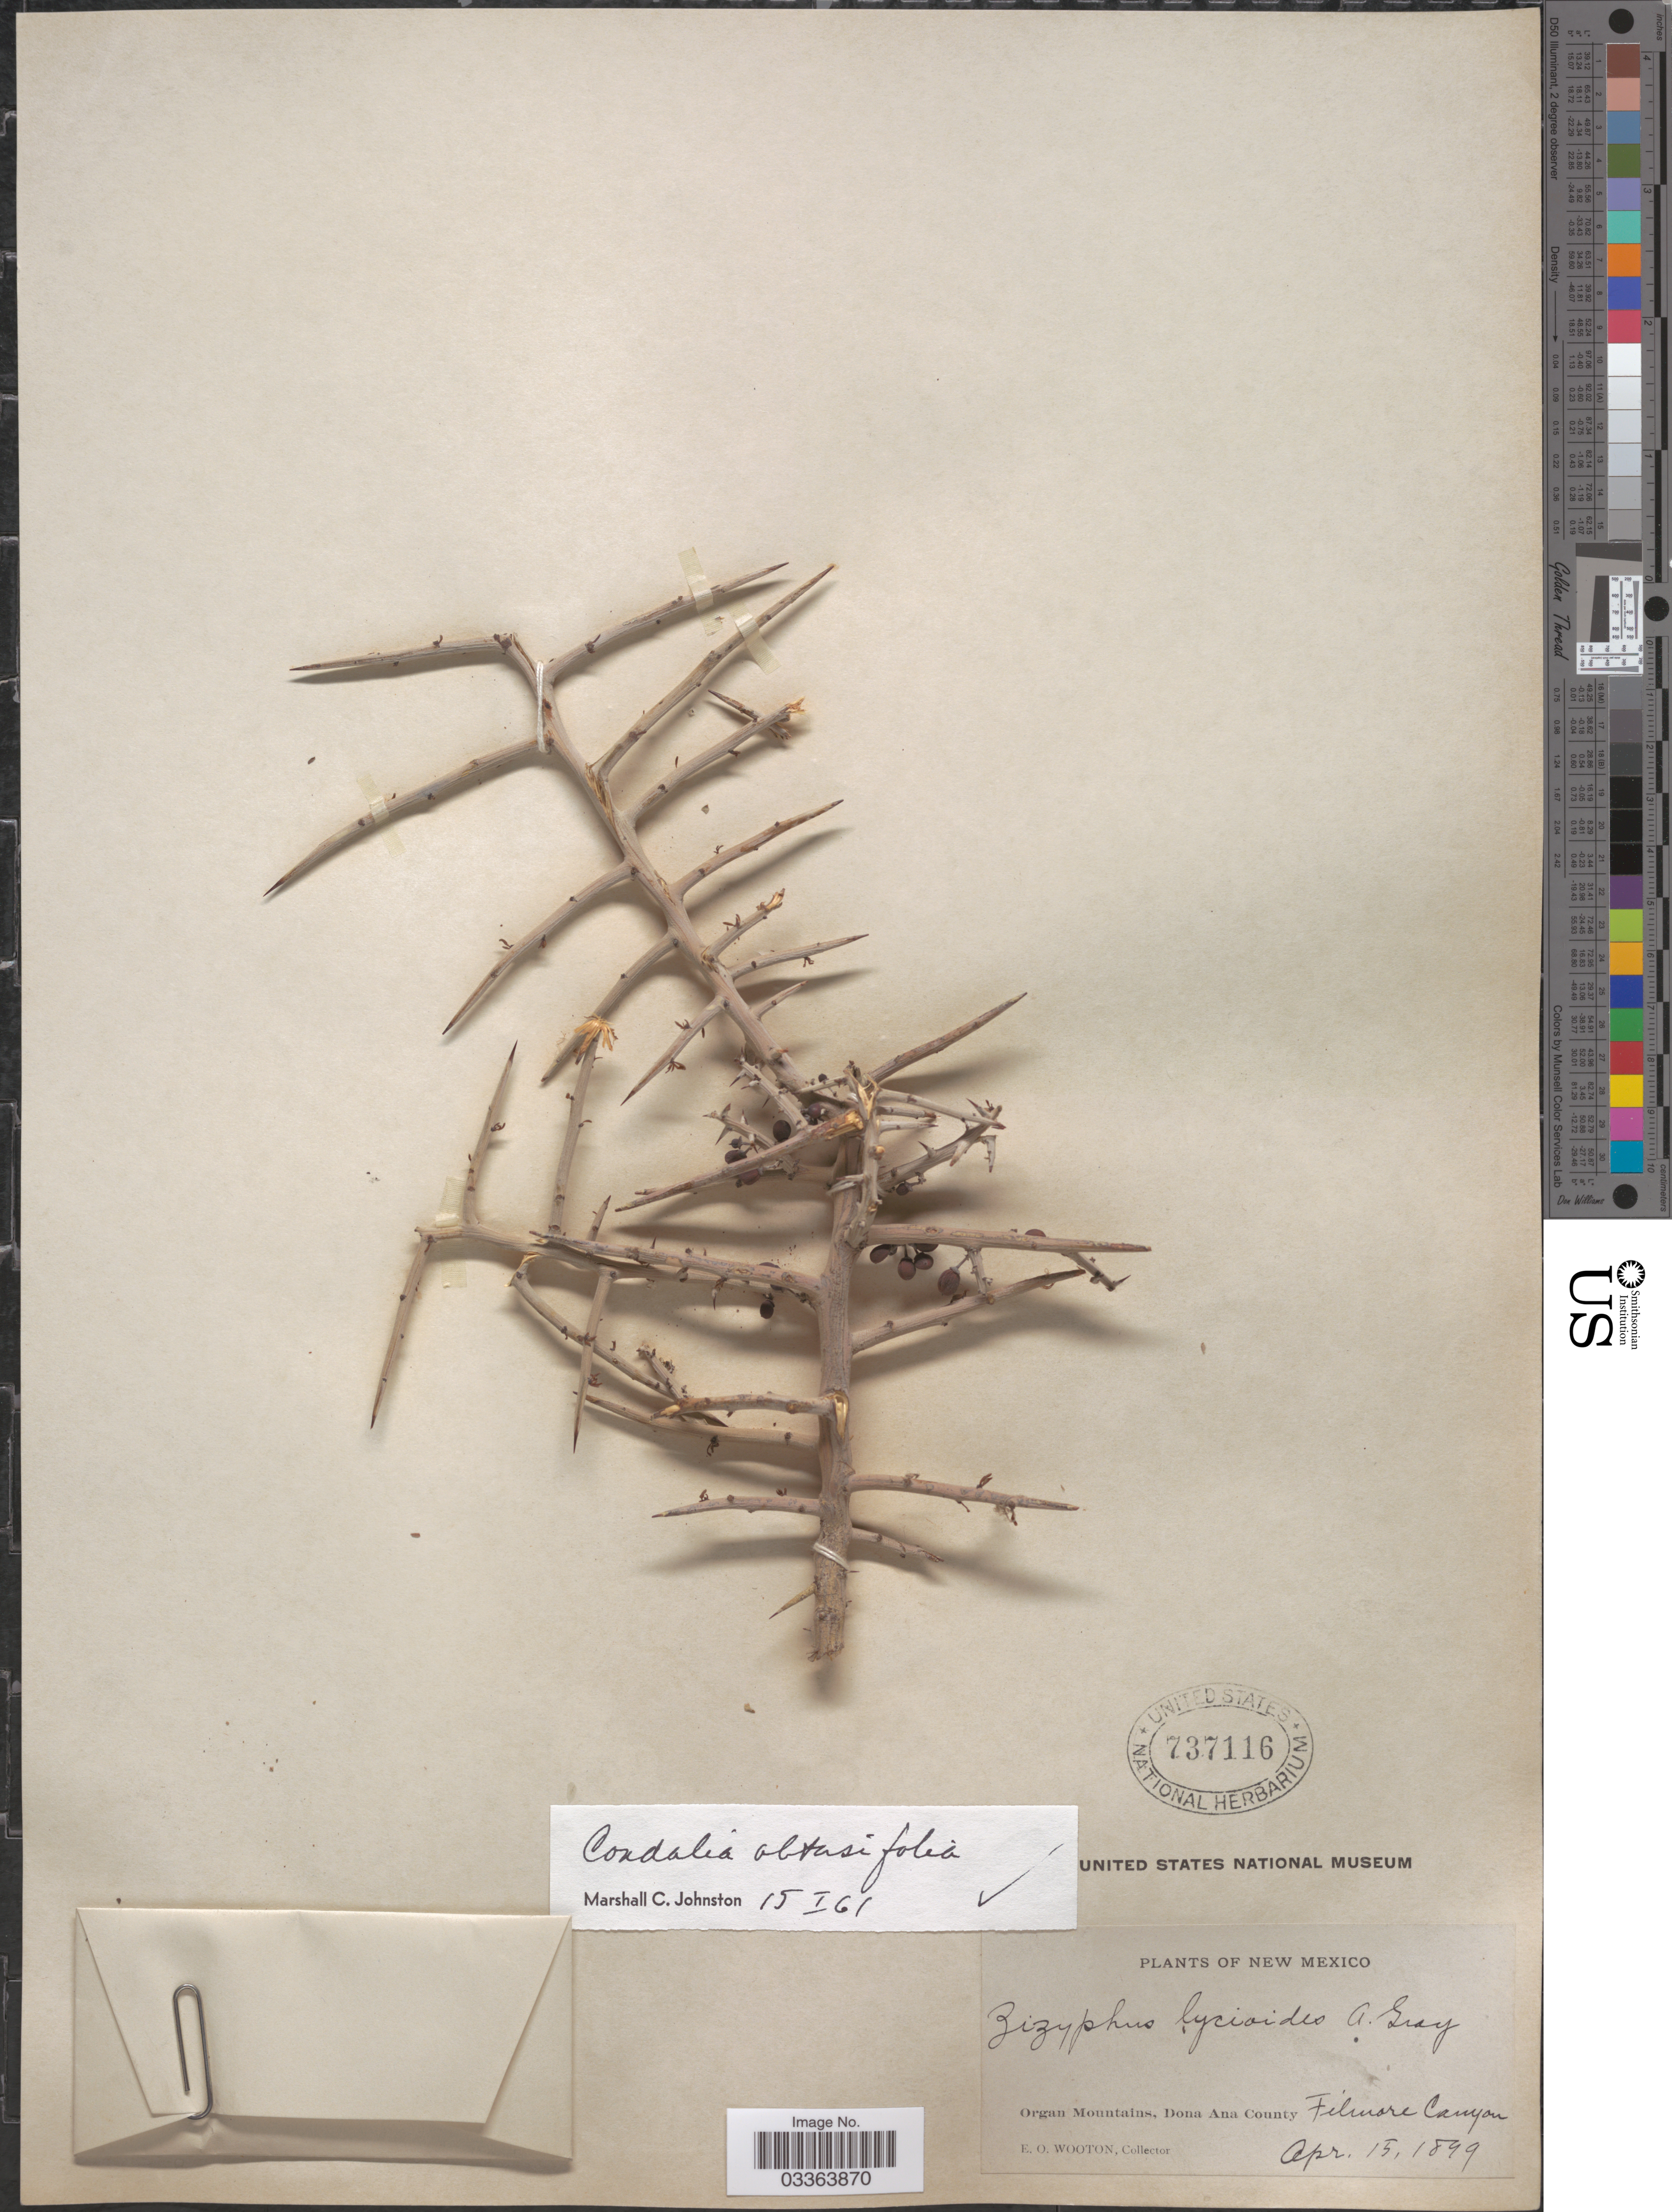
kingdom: Plantae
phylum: Tracheophyta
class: Magnoliopsida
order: Rosales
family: Rhamnaceae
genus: Sarcomphalus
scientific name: Sarcomphalus obtusifolius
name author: (Hook. ex Torr. & A. Gray) Hauenschild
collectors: E. O. Wooton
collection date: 1899-04-15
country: United States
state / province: New Mexico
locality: Organ Mountains, Dona Ana County. Filmore Canyon.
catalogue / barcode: US 737116